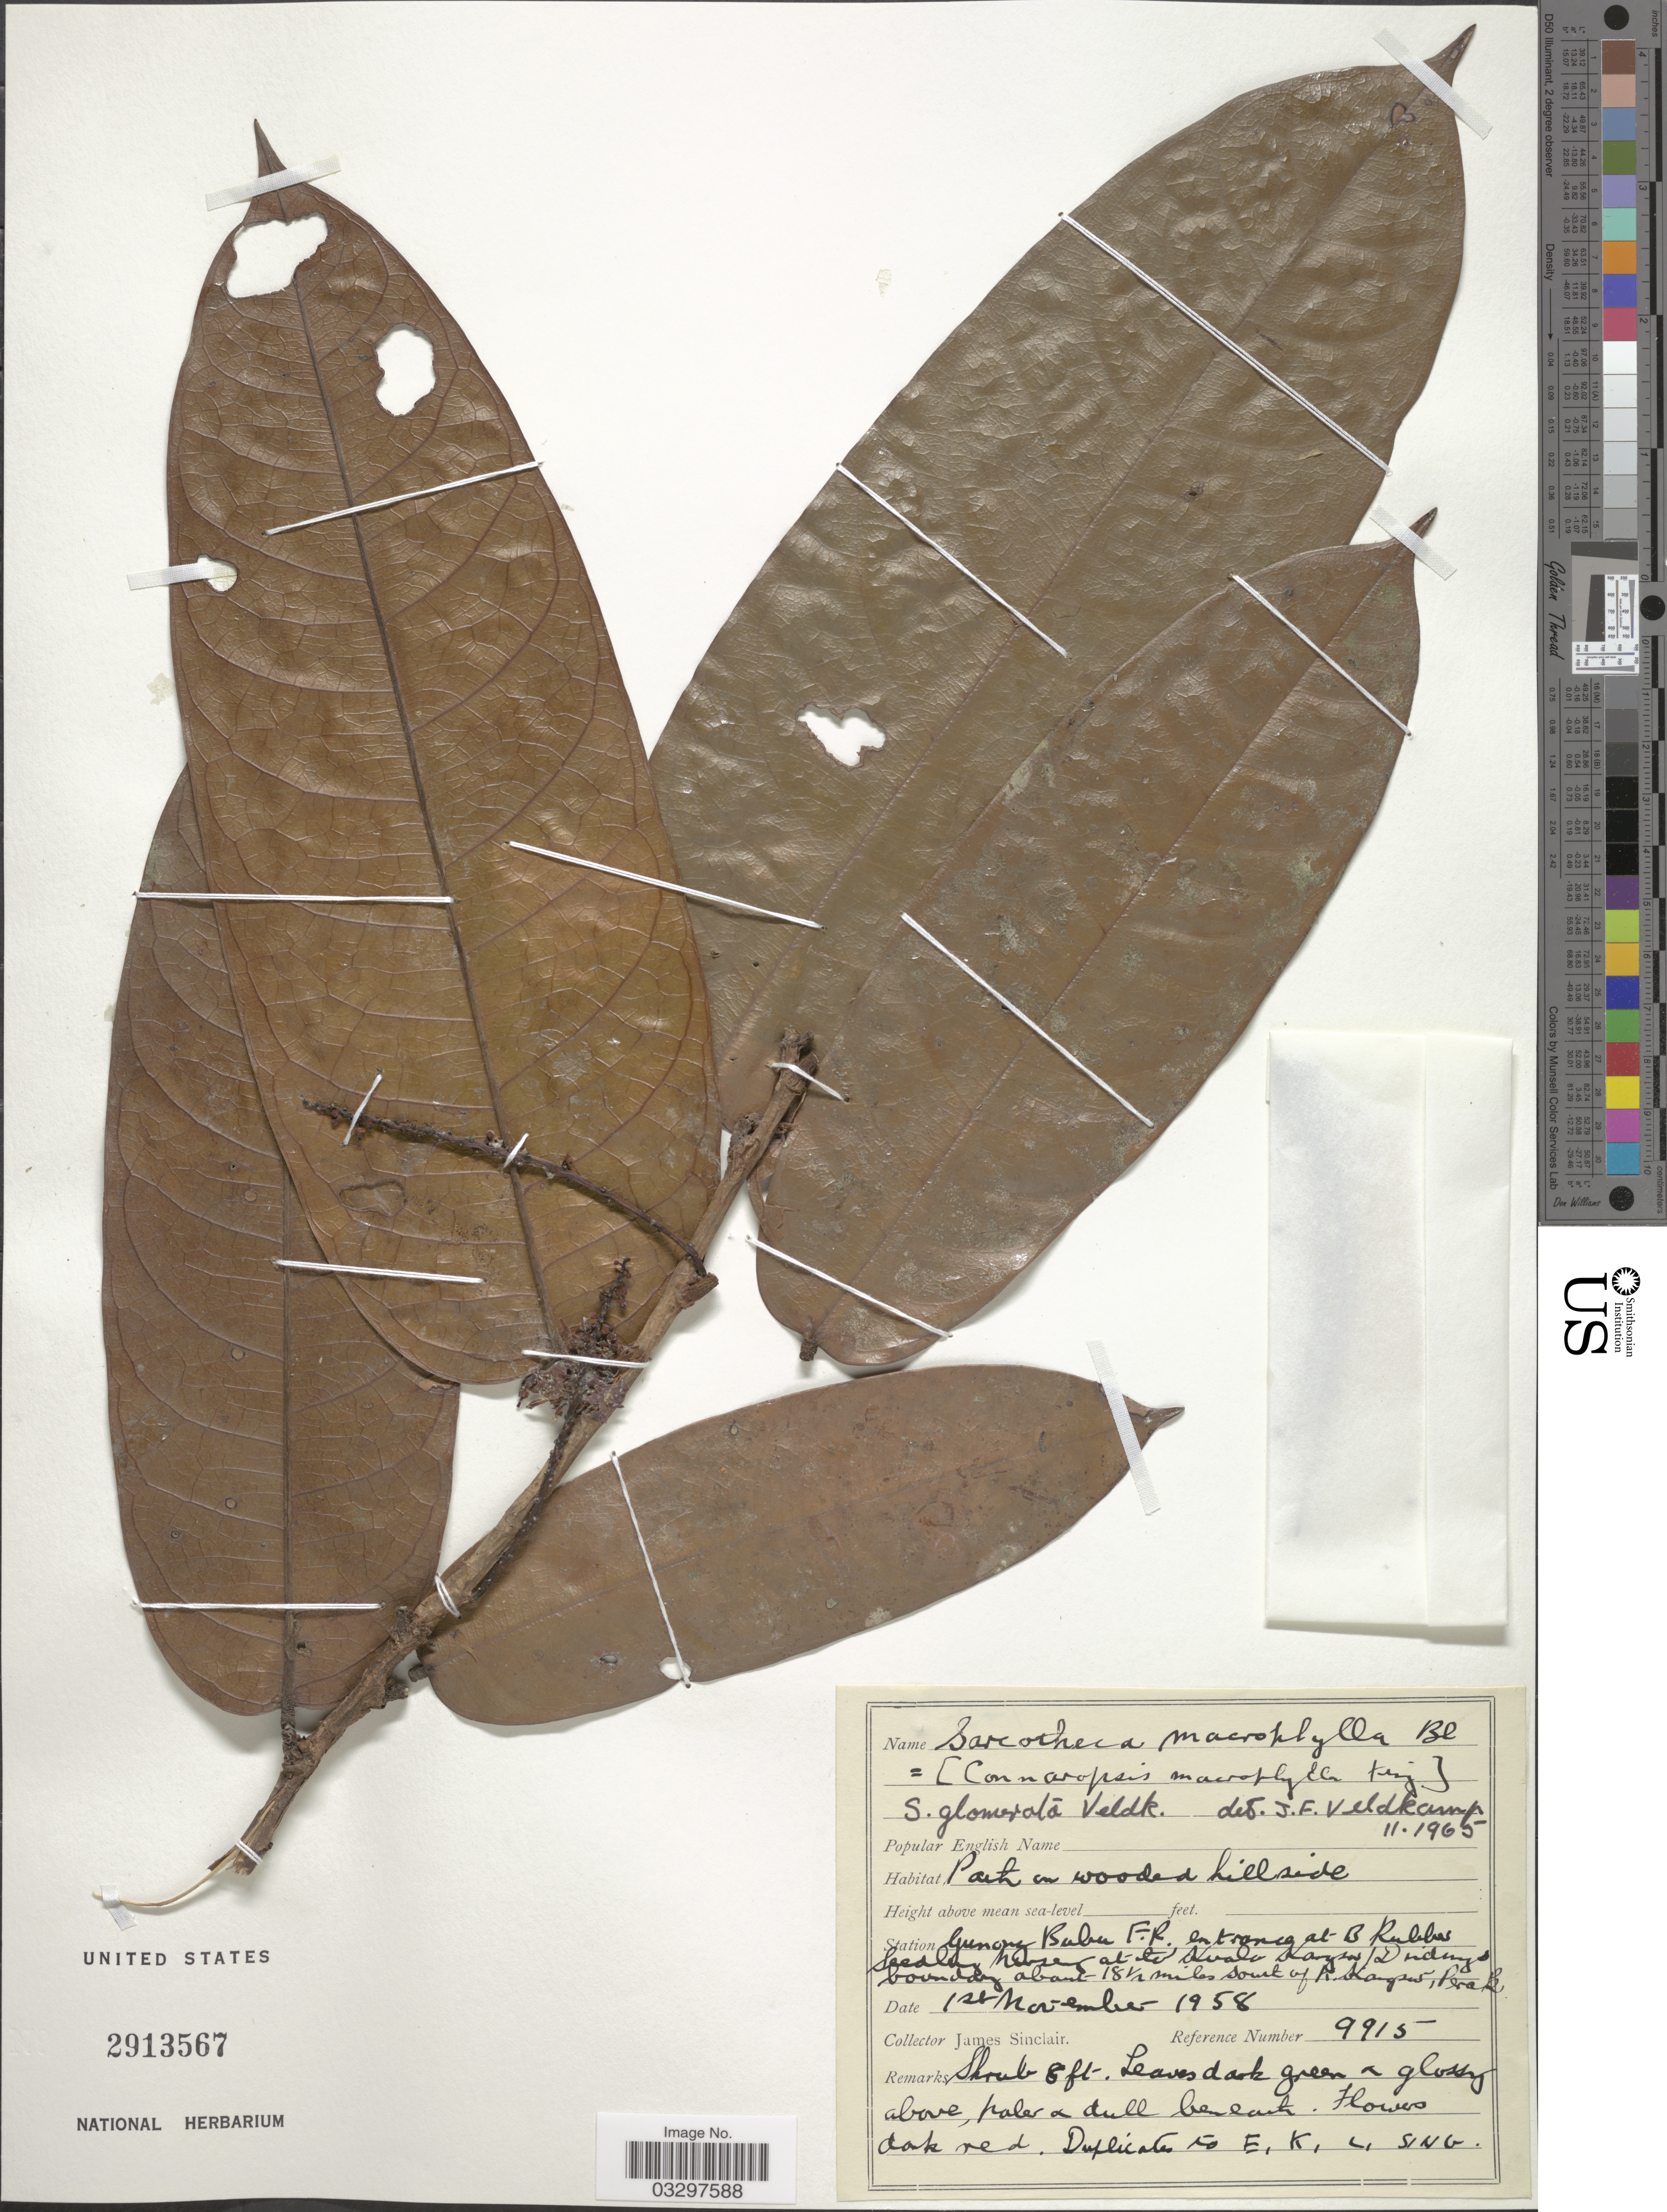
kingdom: Plantae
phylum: Tracheophyta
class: Magnoliopsida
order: Oxalidales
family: Oxalidaceae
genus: Sarcotheca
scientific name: Sarcotheca glomerula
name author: Veldkamp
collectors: J. Sinclair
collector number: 9915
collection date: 1958-11-01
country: Malaysia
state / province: Perak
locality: Gunong Babu F.R. entrance at B Rubber Seedling Nursery at the Kuala Kangsar/Dindings boundary about 18½ miles south of K. Kangsar.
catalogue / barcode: US 2913567